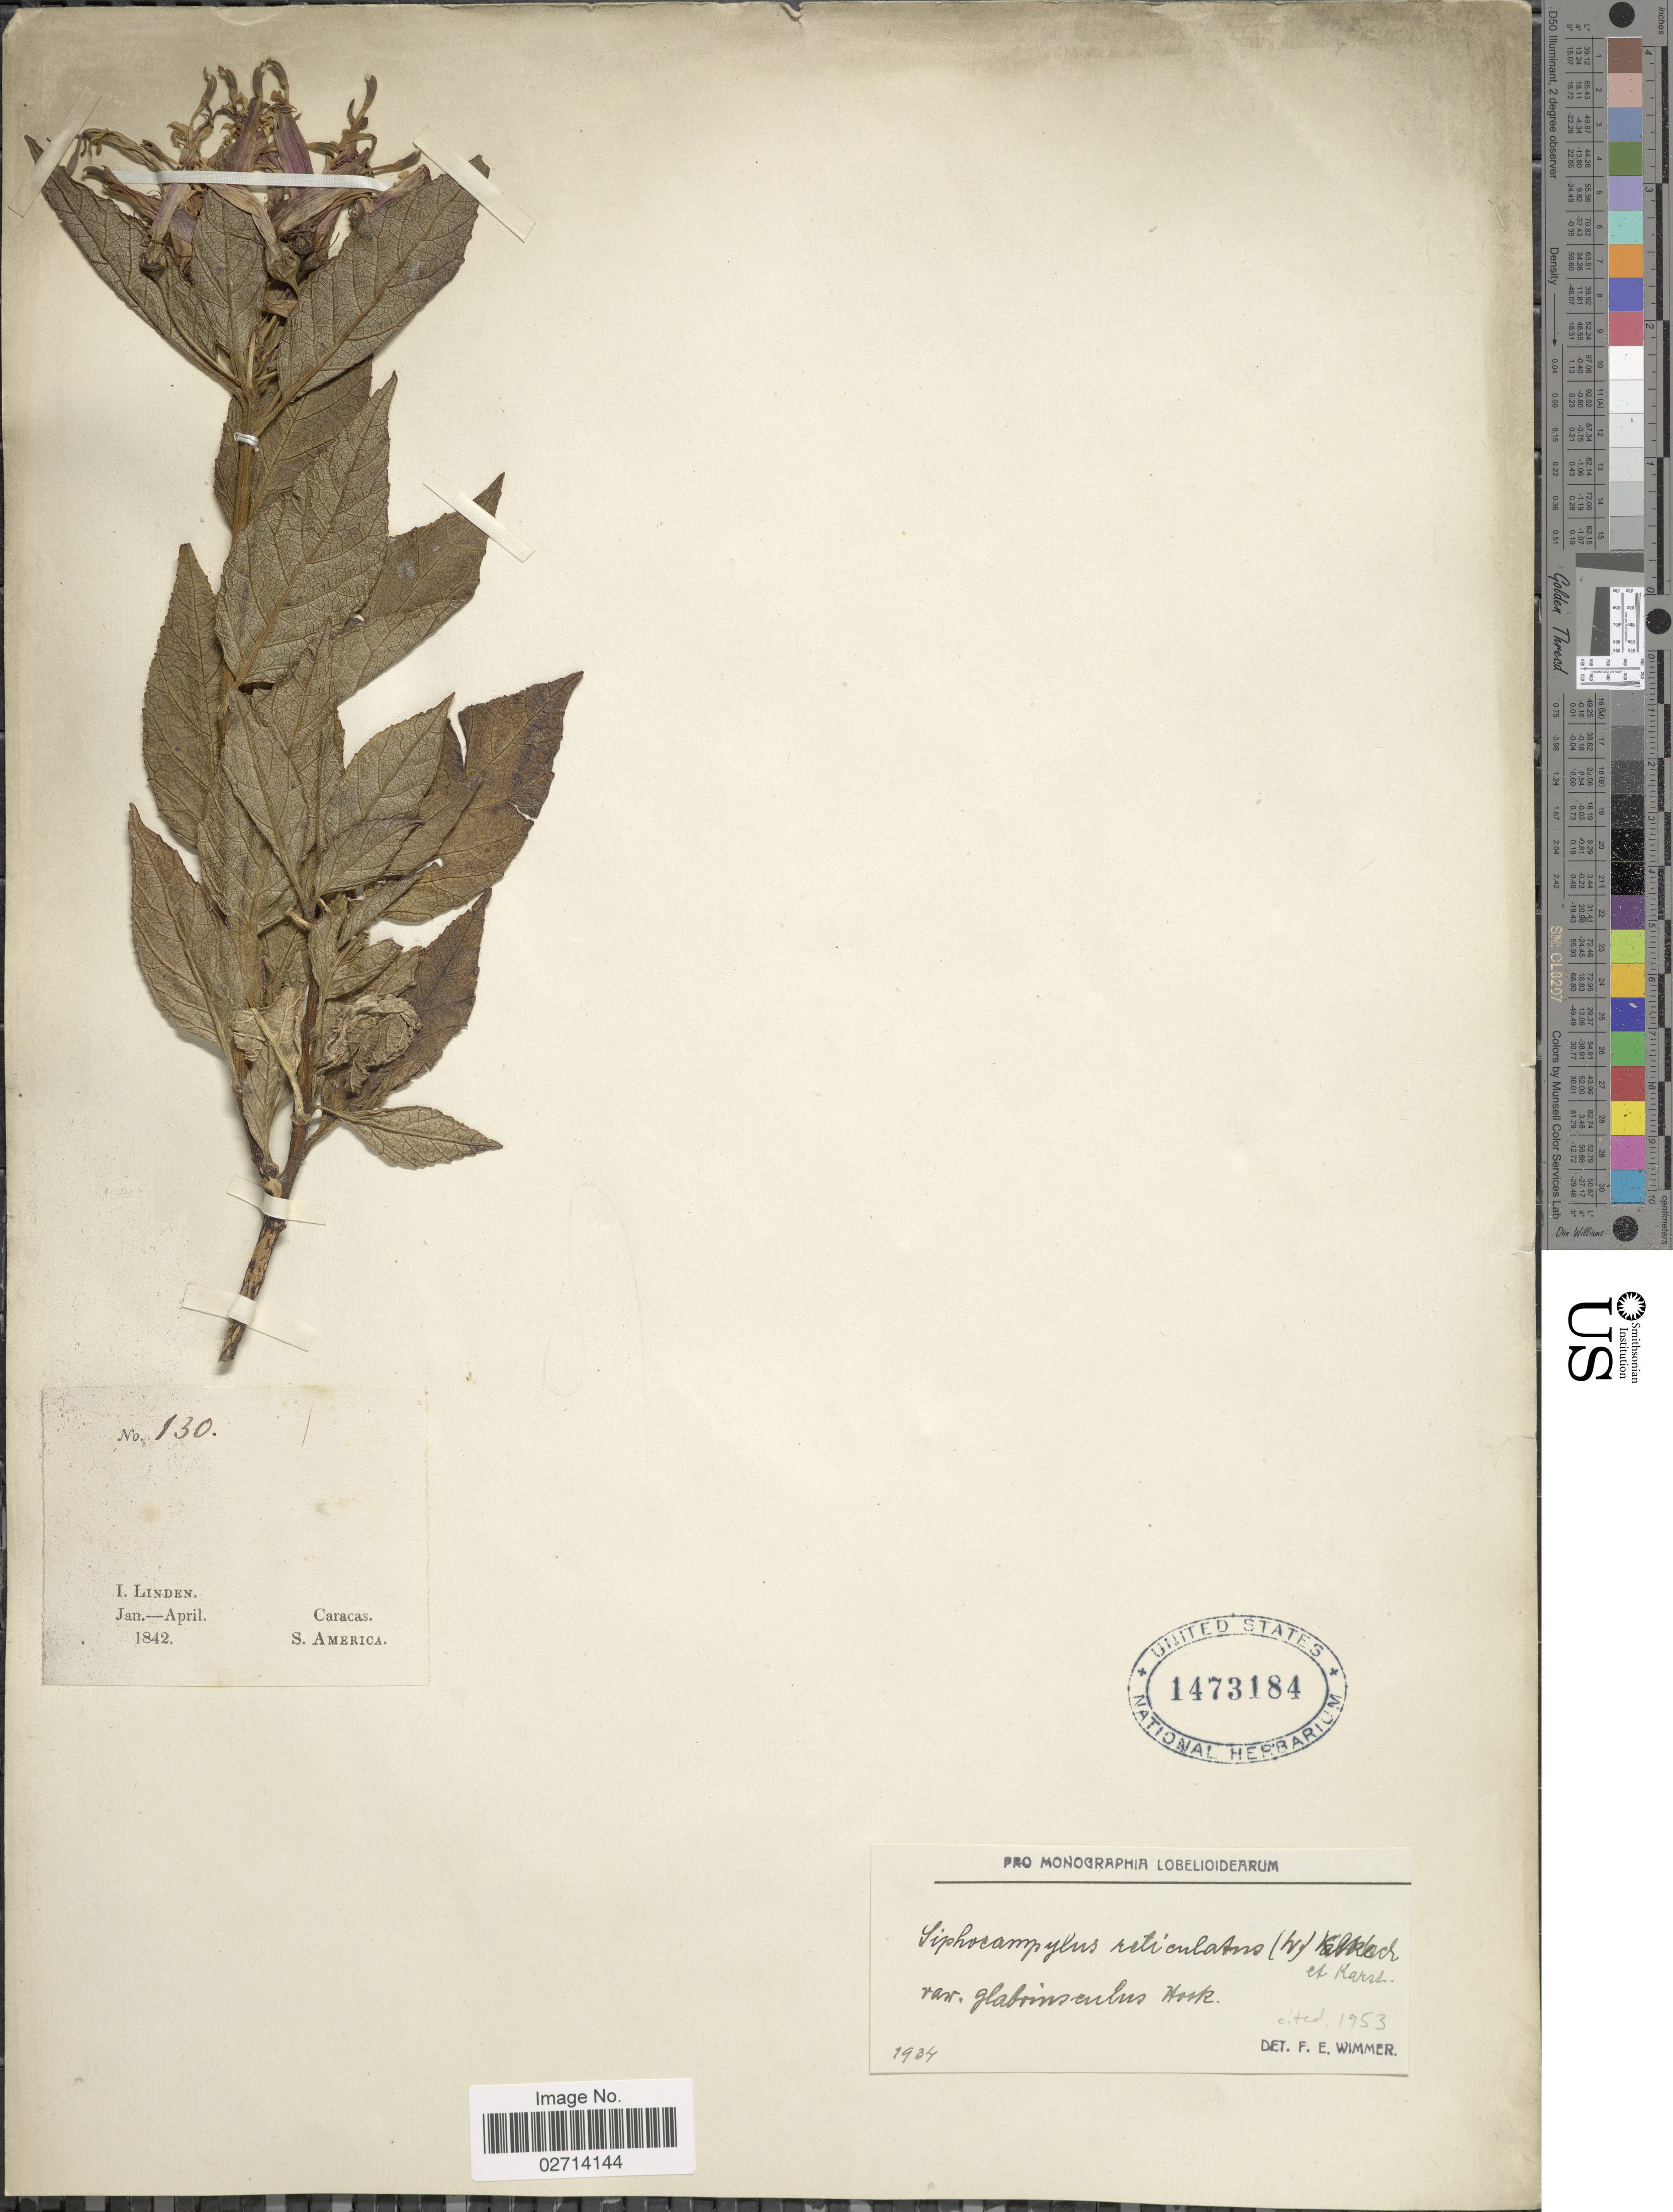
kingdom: Plantae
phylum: Tracheophyta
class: Magnoliopsida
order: Asterales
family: Campanulaceae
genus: Siphocampylus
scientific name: Siphocampylus reticulatus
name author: (Willd. ex Schult. & Roem.) Klotzsch & H. Karst. ex Vatke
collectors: I. Linden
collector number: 130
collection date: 1842-01/1842-04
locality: Caracas, S. America.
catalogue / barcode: US 1473184